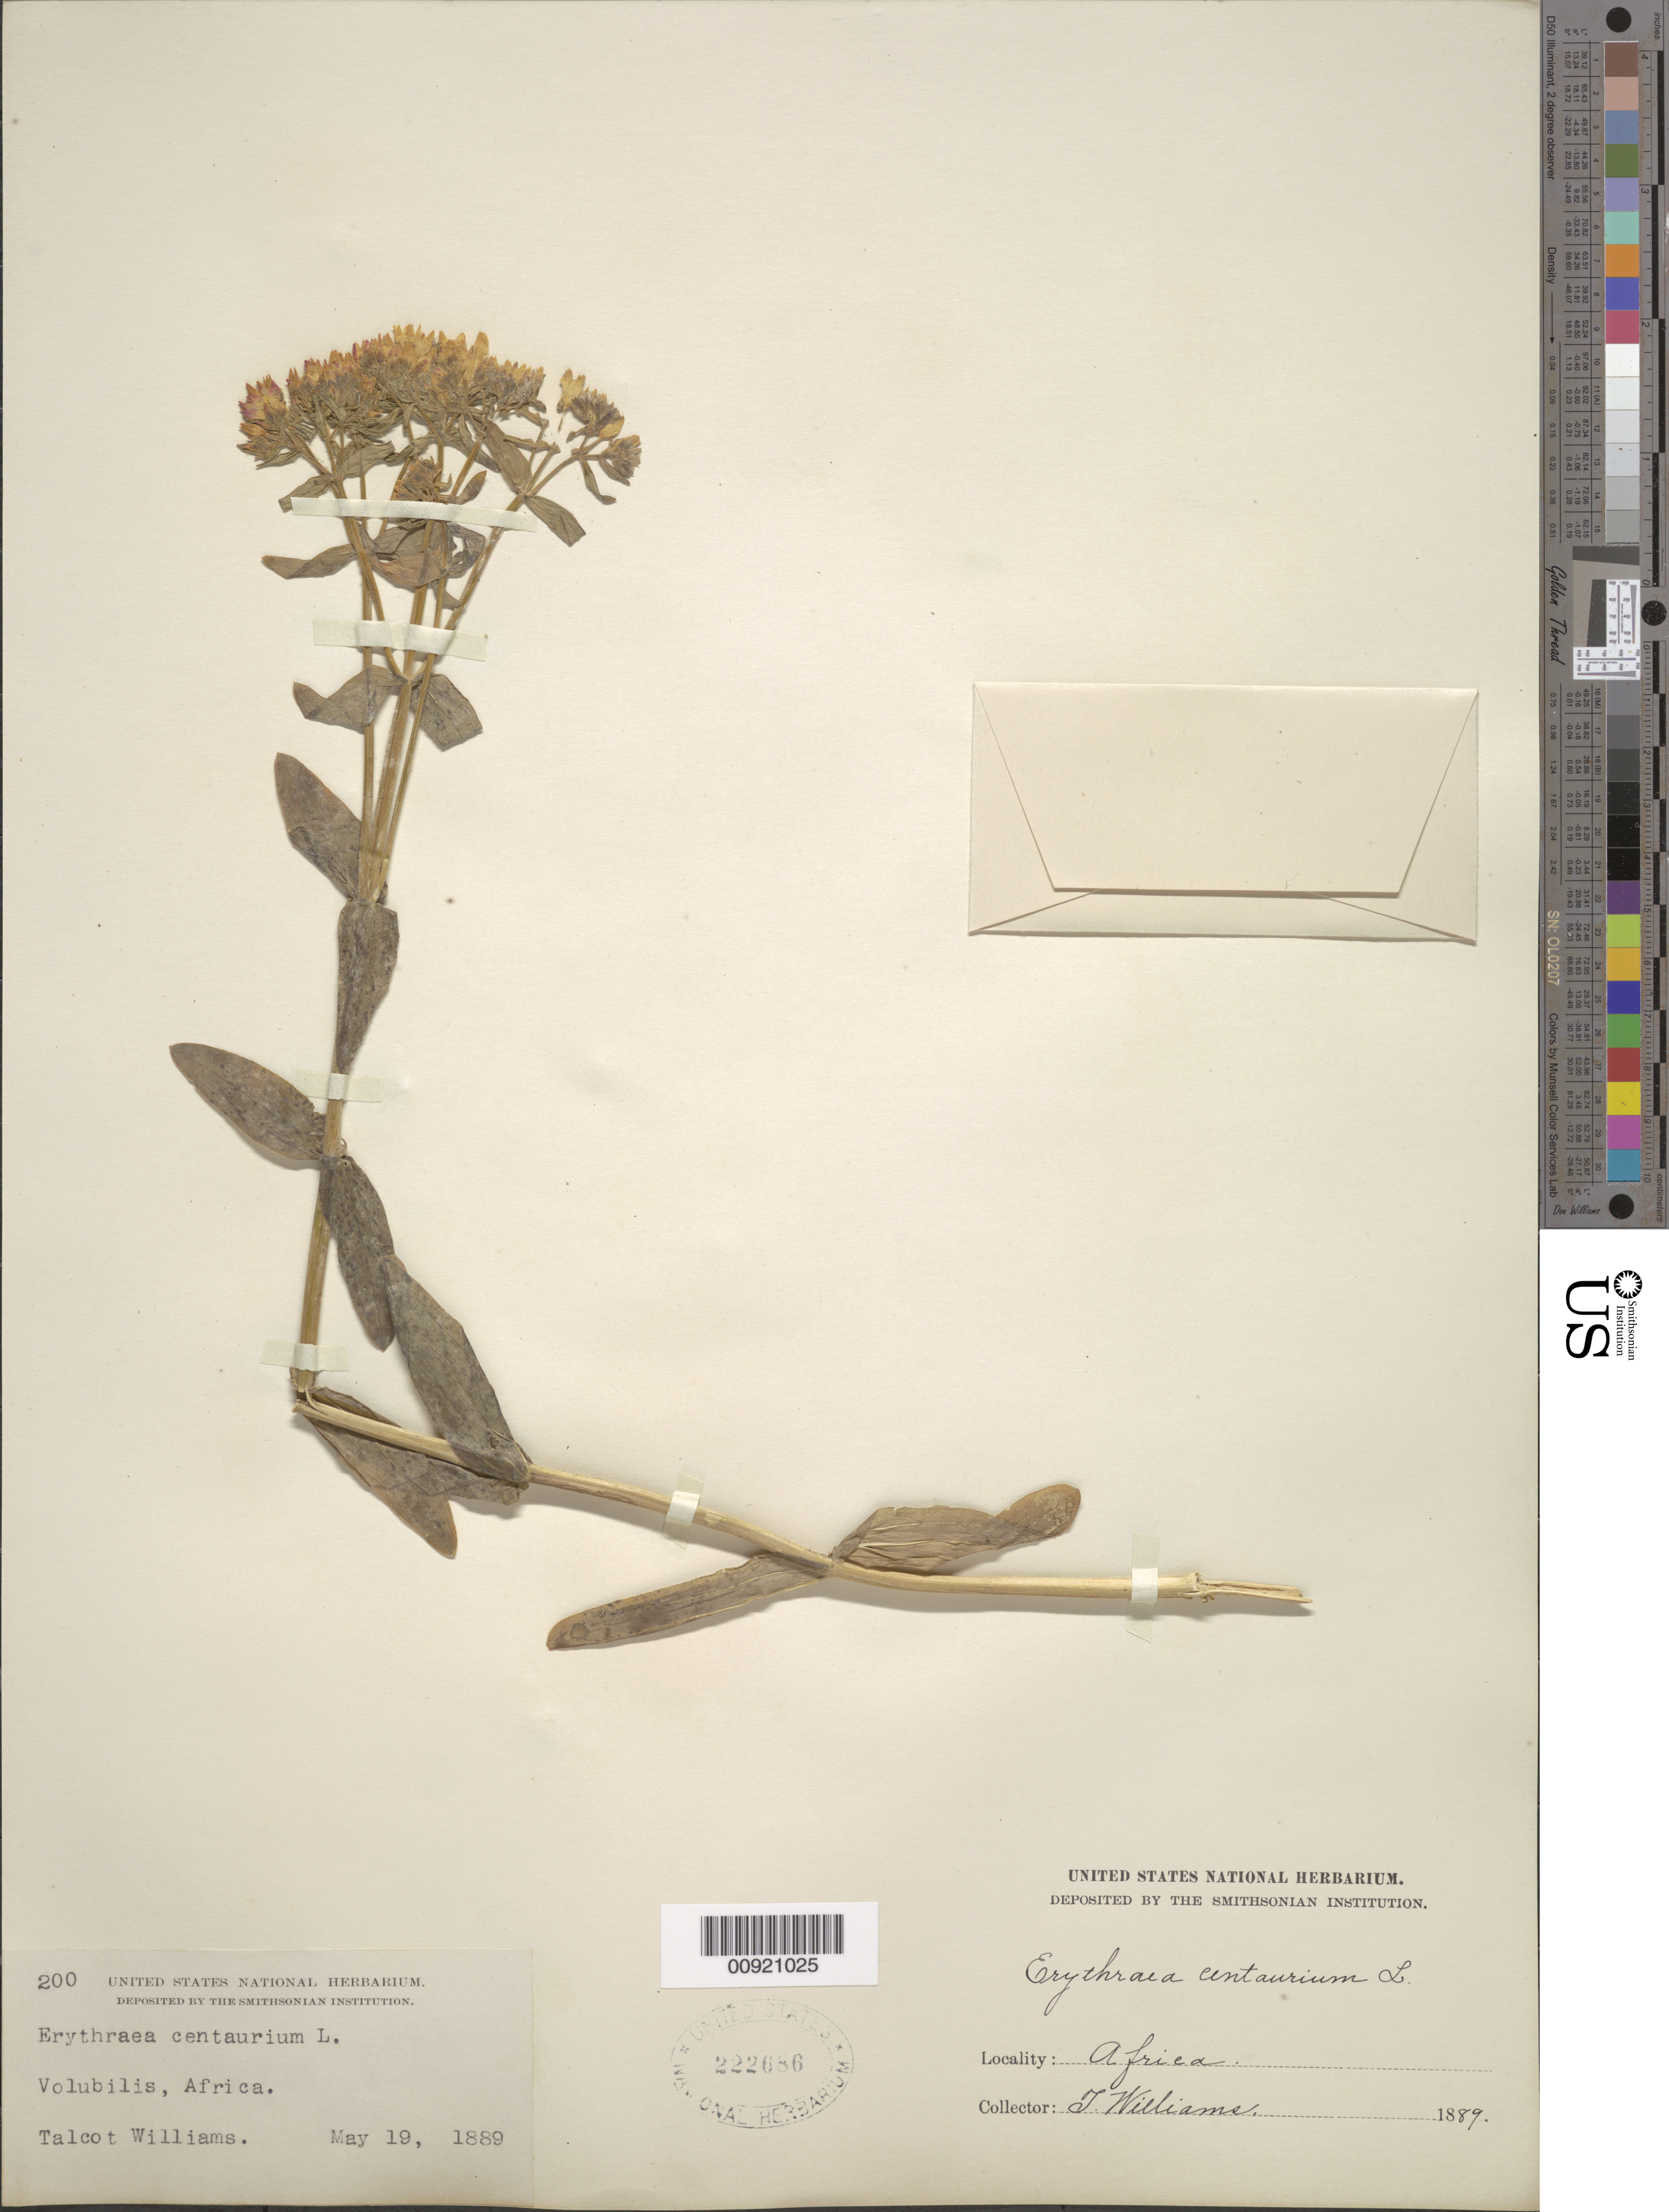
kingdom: Plantae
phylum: Tracheophyta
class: Magnoliopsida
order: Gentianales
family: Gentianaceae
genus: Erythraea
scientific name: Erythraea centaurium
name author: (L.) Borkh.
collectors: T. Williams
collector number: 200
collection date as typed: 19 May 1889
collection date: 1889-05-19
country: Morocco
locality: Volubillis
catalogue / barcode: US 222686